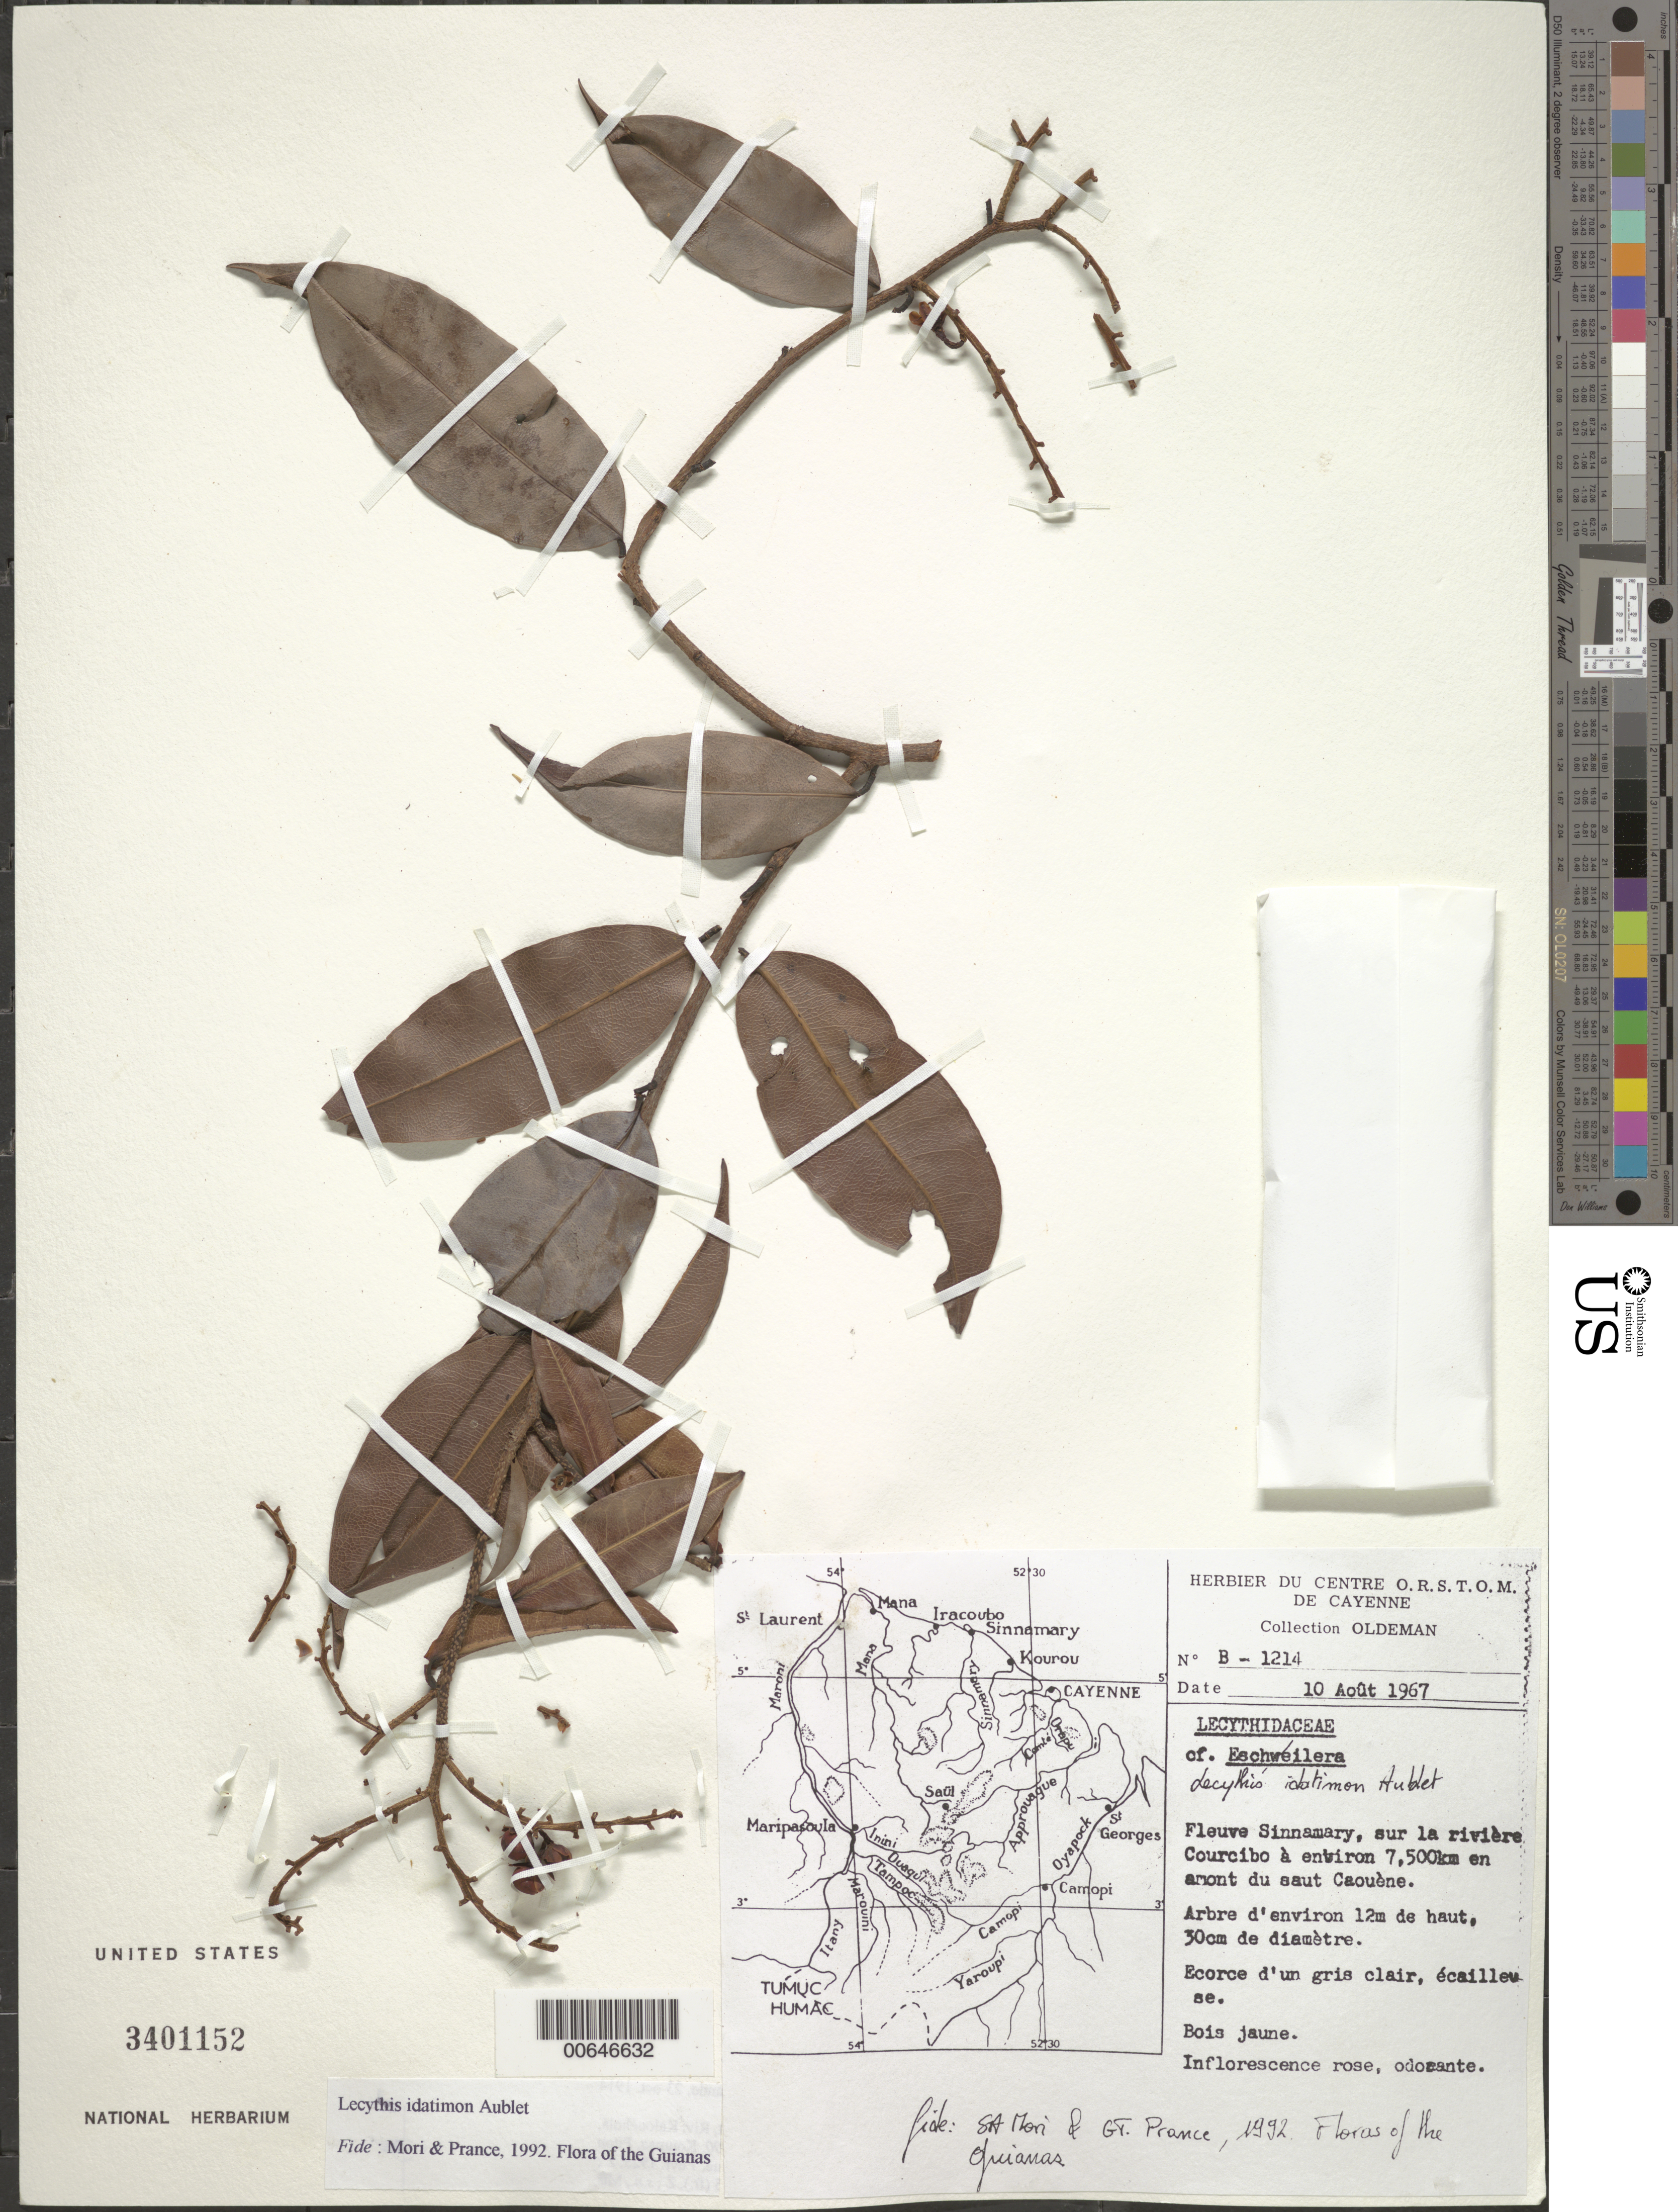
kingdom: Plantae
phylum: Tracheophyta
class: Magnoliopsida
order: Ericales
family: Lecythidaceae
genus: Lecythis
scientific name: Lecythis idatimon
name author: Aubl.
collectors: R. Oldeman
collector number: B 1214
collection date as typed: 10-Aug-67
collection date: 1967-08-10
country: French Guiana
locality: Fleuve Sinnamary, sur la Rivière Courcibo a environ 4 km en amont du saut Caouène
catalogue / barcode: US 3401152